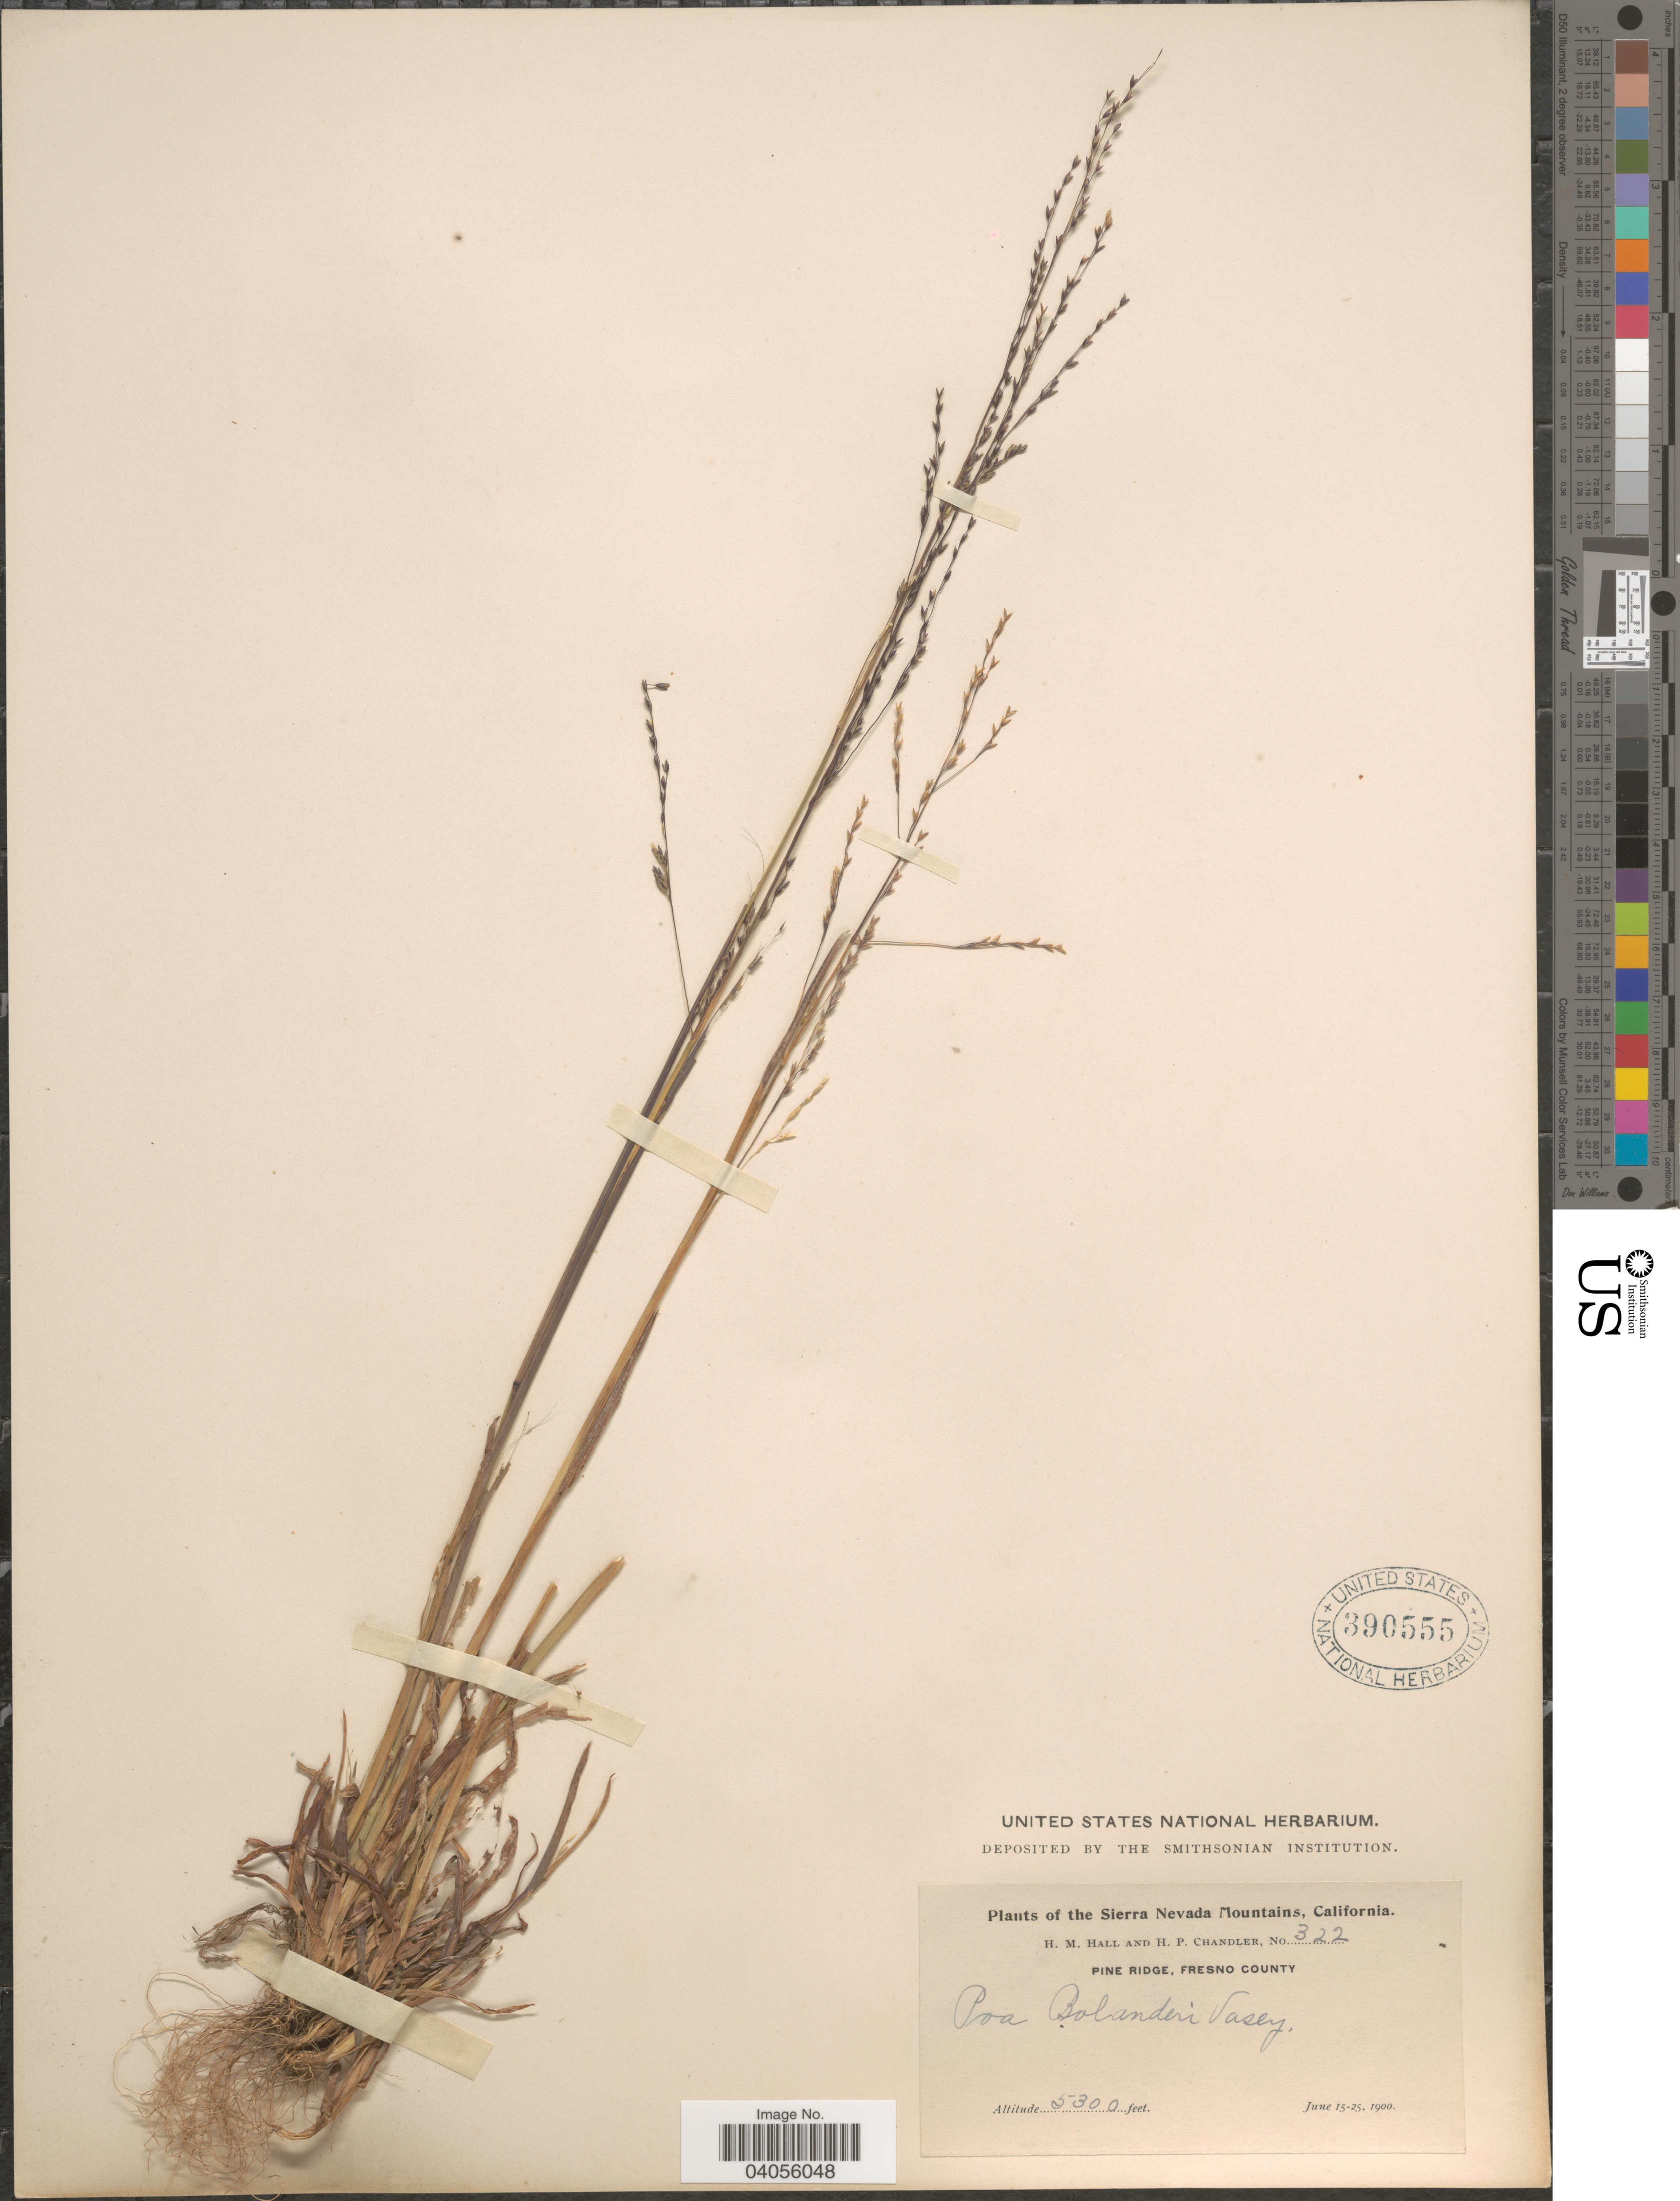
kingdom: Plantae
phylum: Tracheophyta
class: Liliopsida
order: Poales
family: Poaceae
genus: Poa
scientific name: Poa bolanderi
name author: Vasey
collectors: H. M. Hall & H. Chandler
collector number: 322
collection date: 1900-06-15/1900-06-25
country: United States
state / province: California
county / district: Fresno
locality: Sierra Nevada Mountains. Pine Ridge, Fresno County.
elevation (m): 1615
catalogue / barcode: US 390555